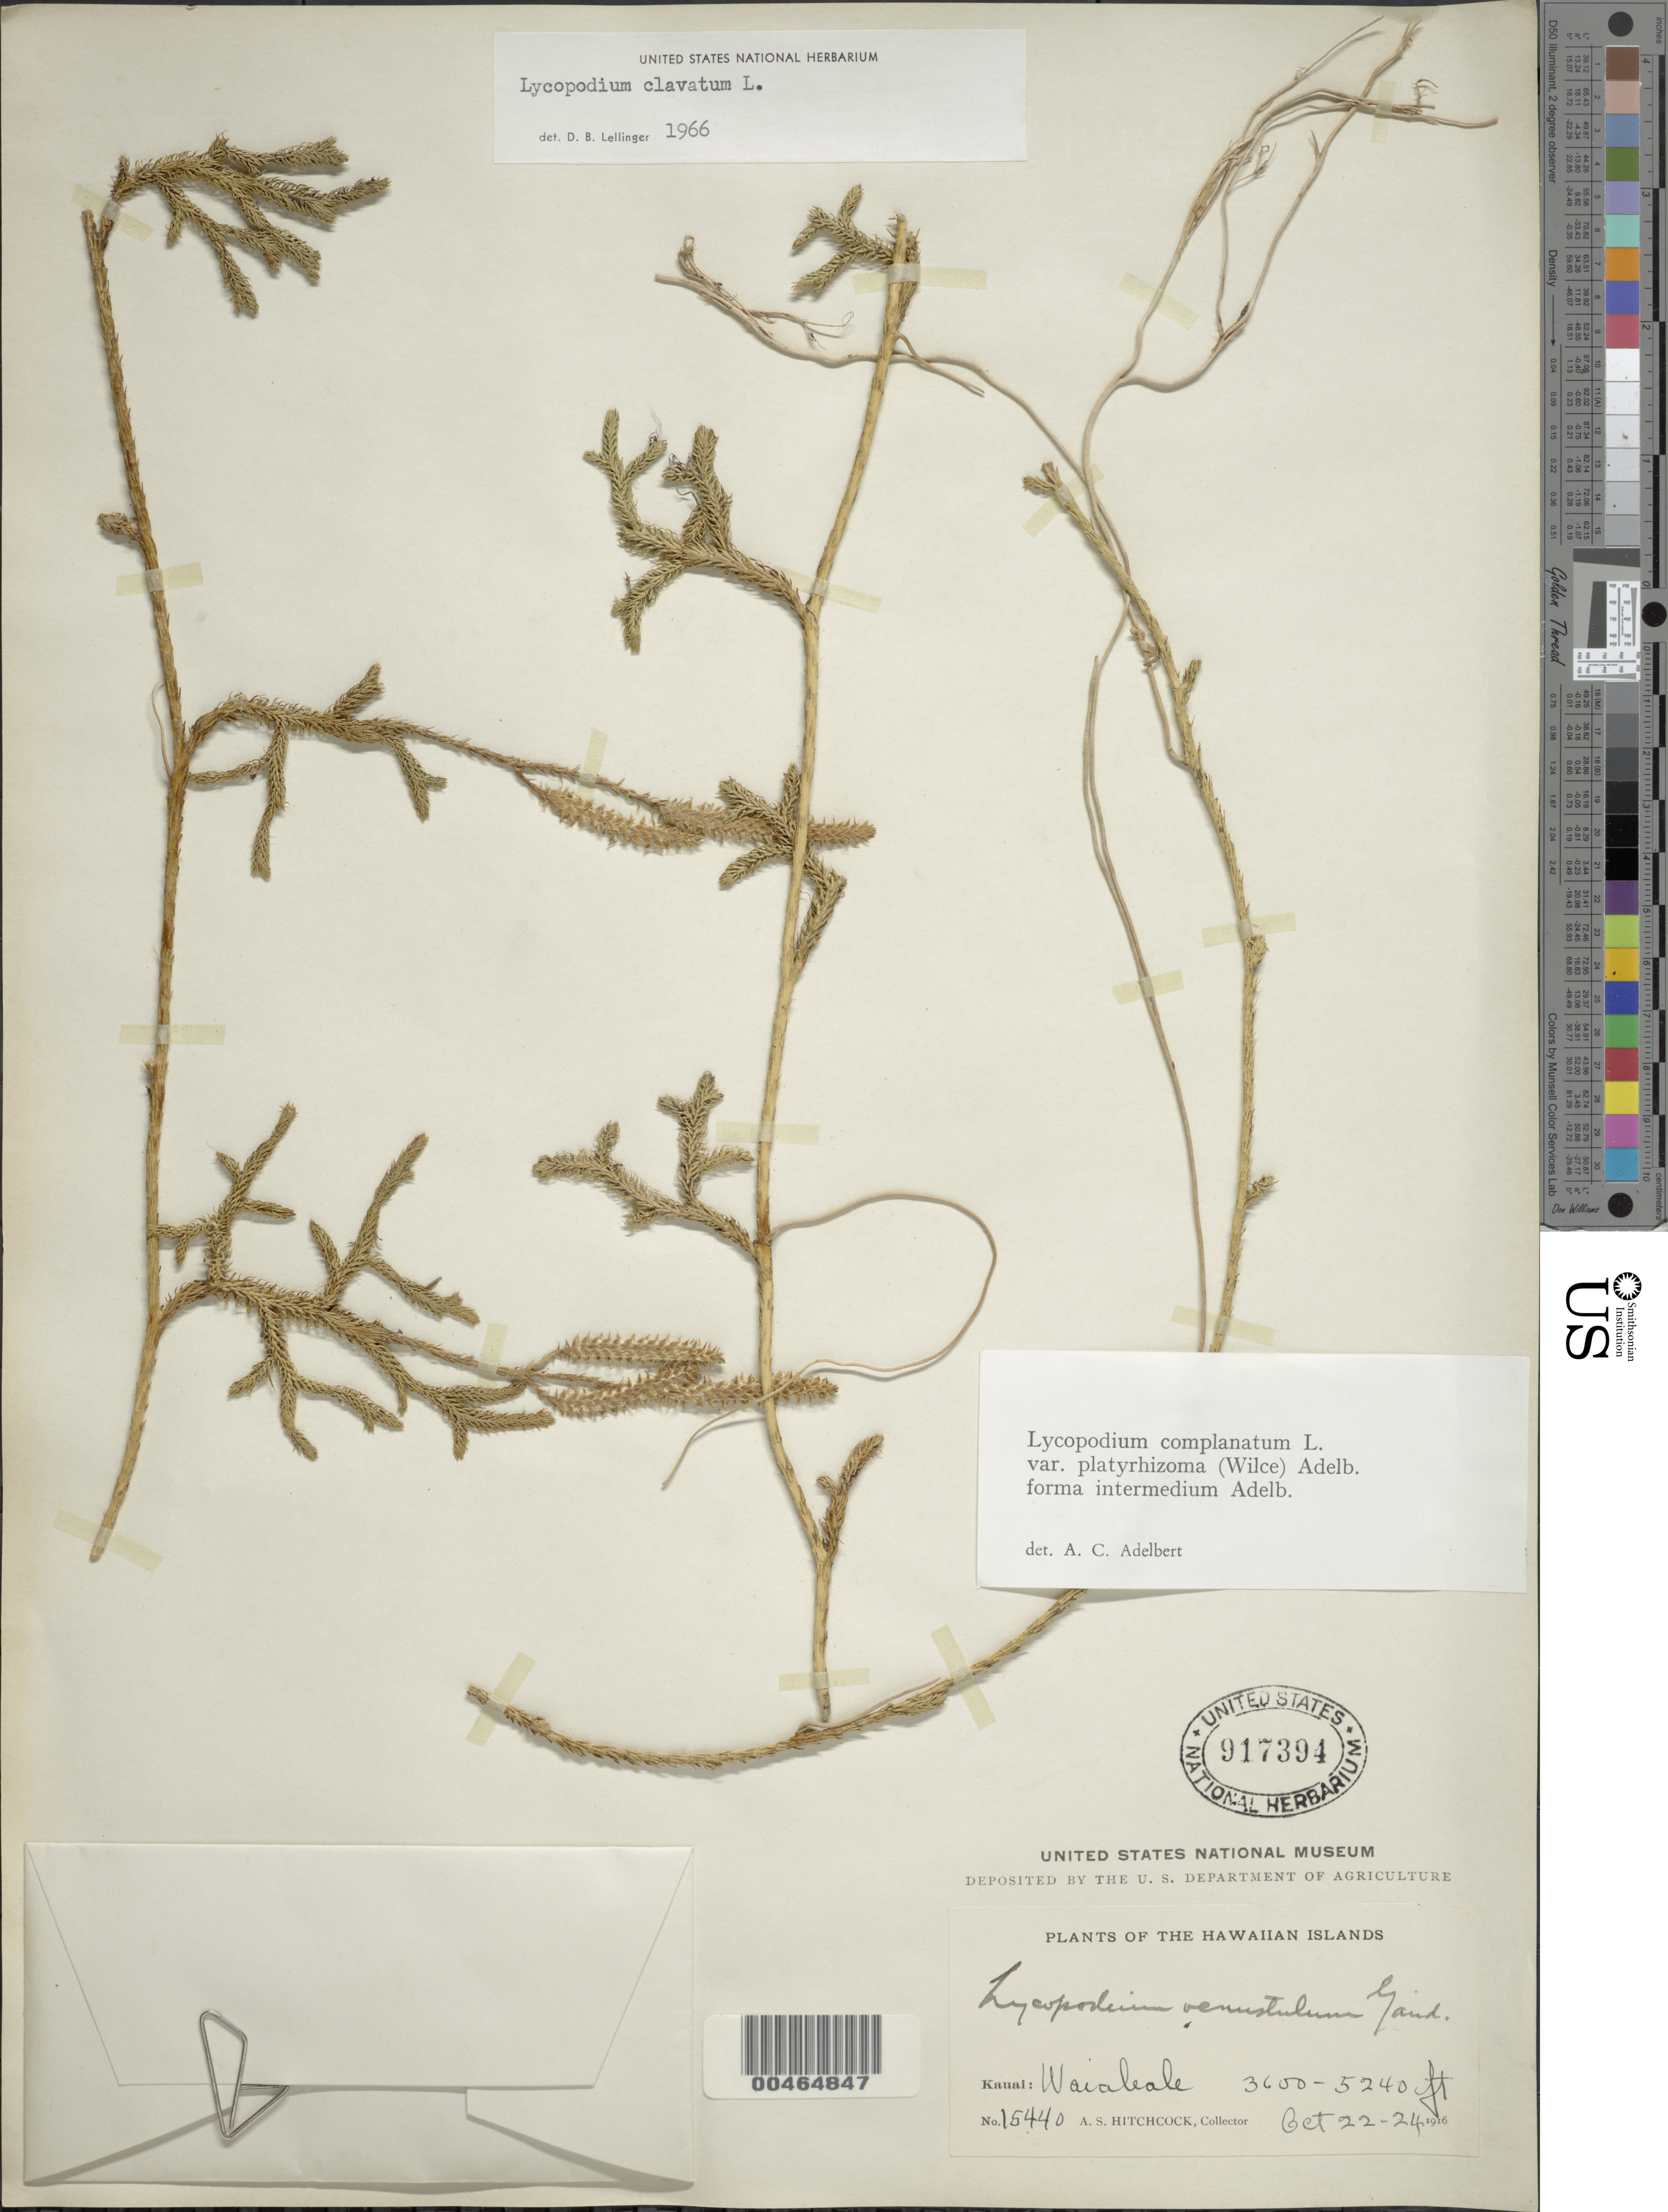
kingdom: Plantae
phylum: Tracheophyta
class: Lycopodiopsida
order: Lycopodiales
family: Lycopodiaceae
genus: Lycopodium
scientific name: Lycopodium clavatum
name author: L.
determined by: Lellinger, David B., (BOT), Smithsonian Institution - National Museum of Natural History (UNITED STATES)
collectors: A. S. Hitchcock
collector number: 15440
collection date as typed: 22 Oct 1916 to 24 Oct 1916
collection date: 1916-10-22/1916-10-24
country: United States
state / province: Hawaii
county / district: Kauai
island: Kaua'i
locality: Waialeale, Kauai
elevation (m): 1097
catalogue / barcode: US 917394